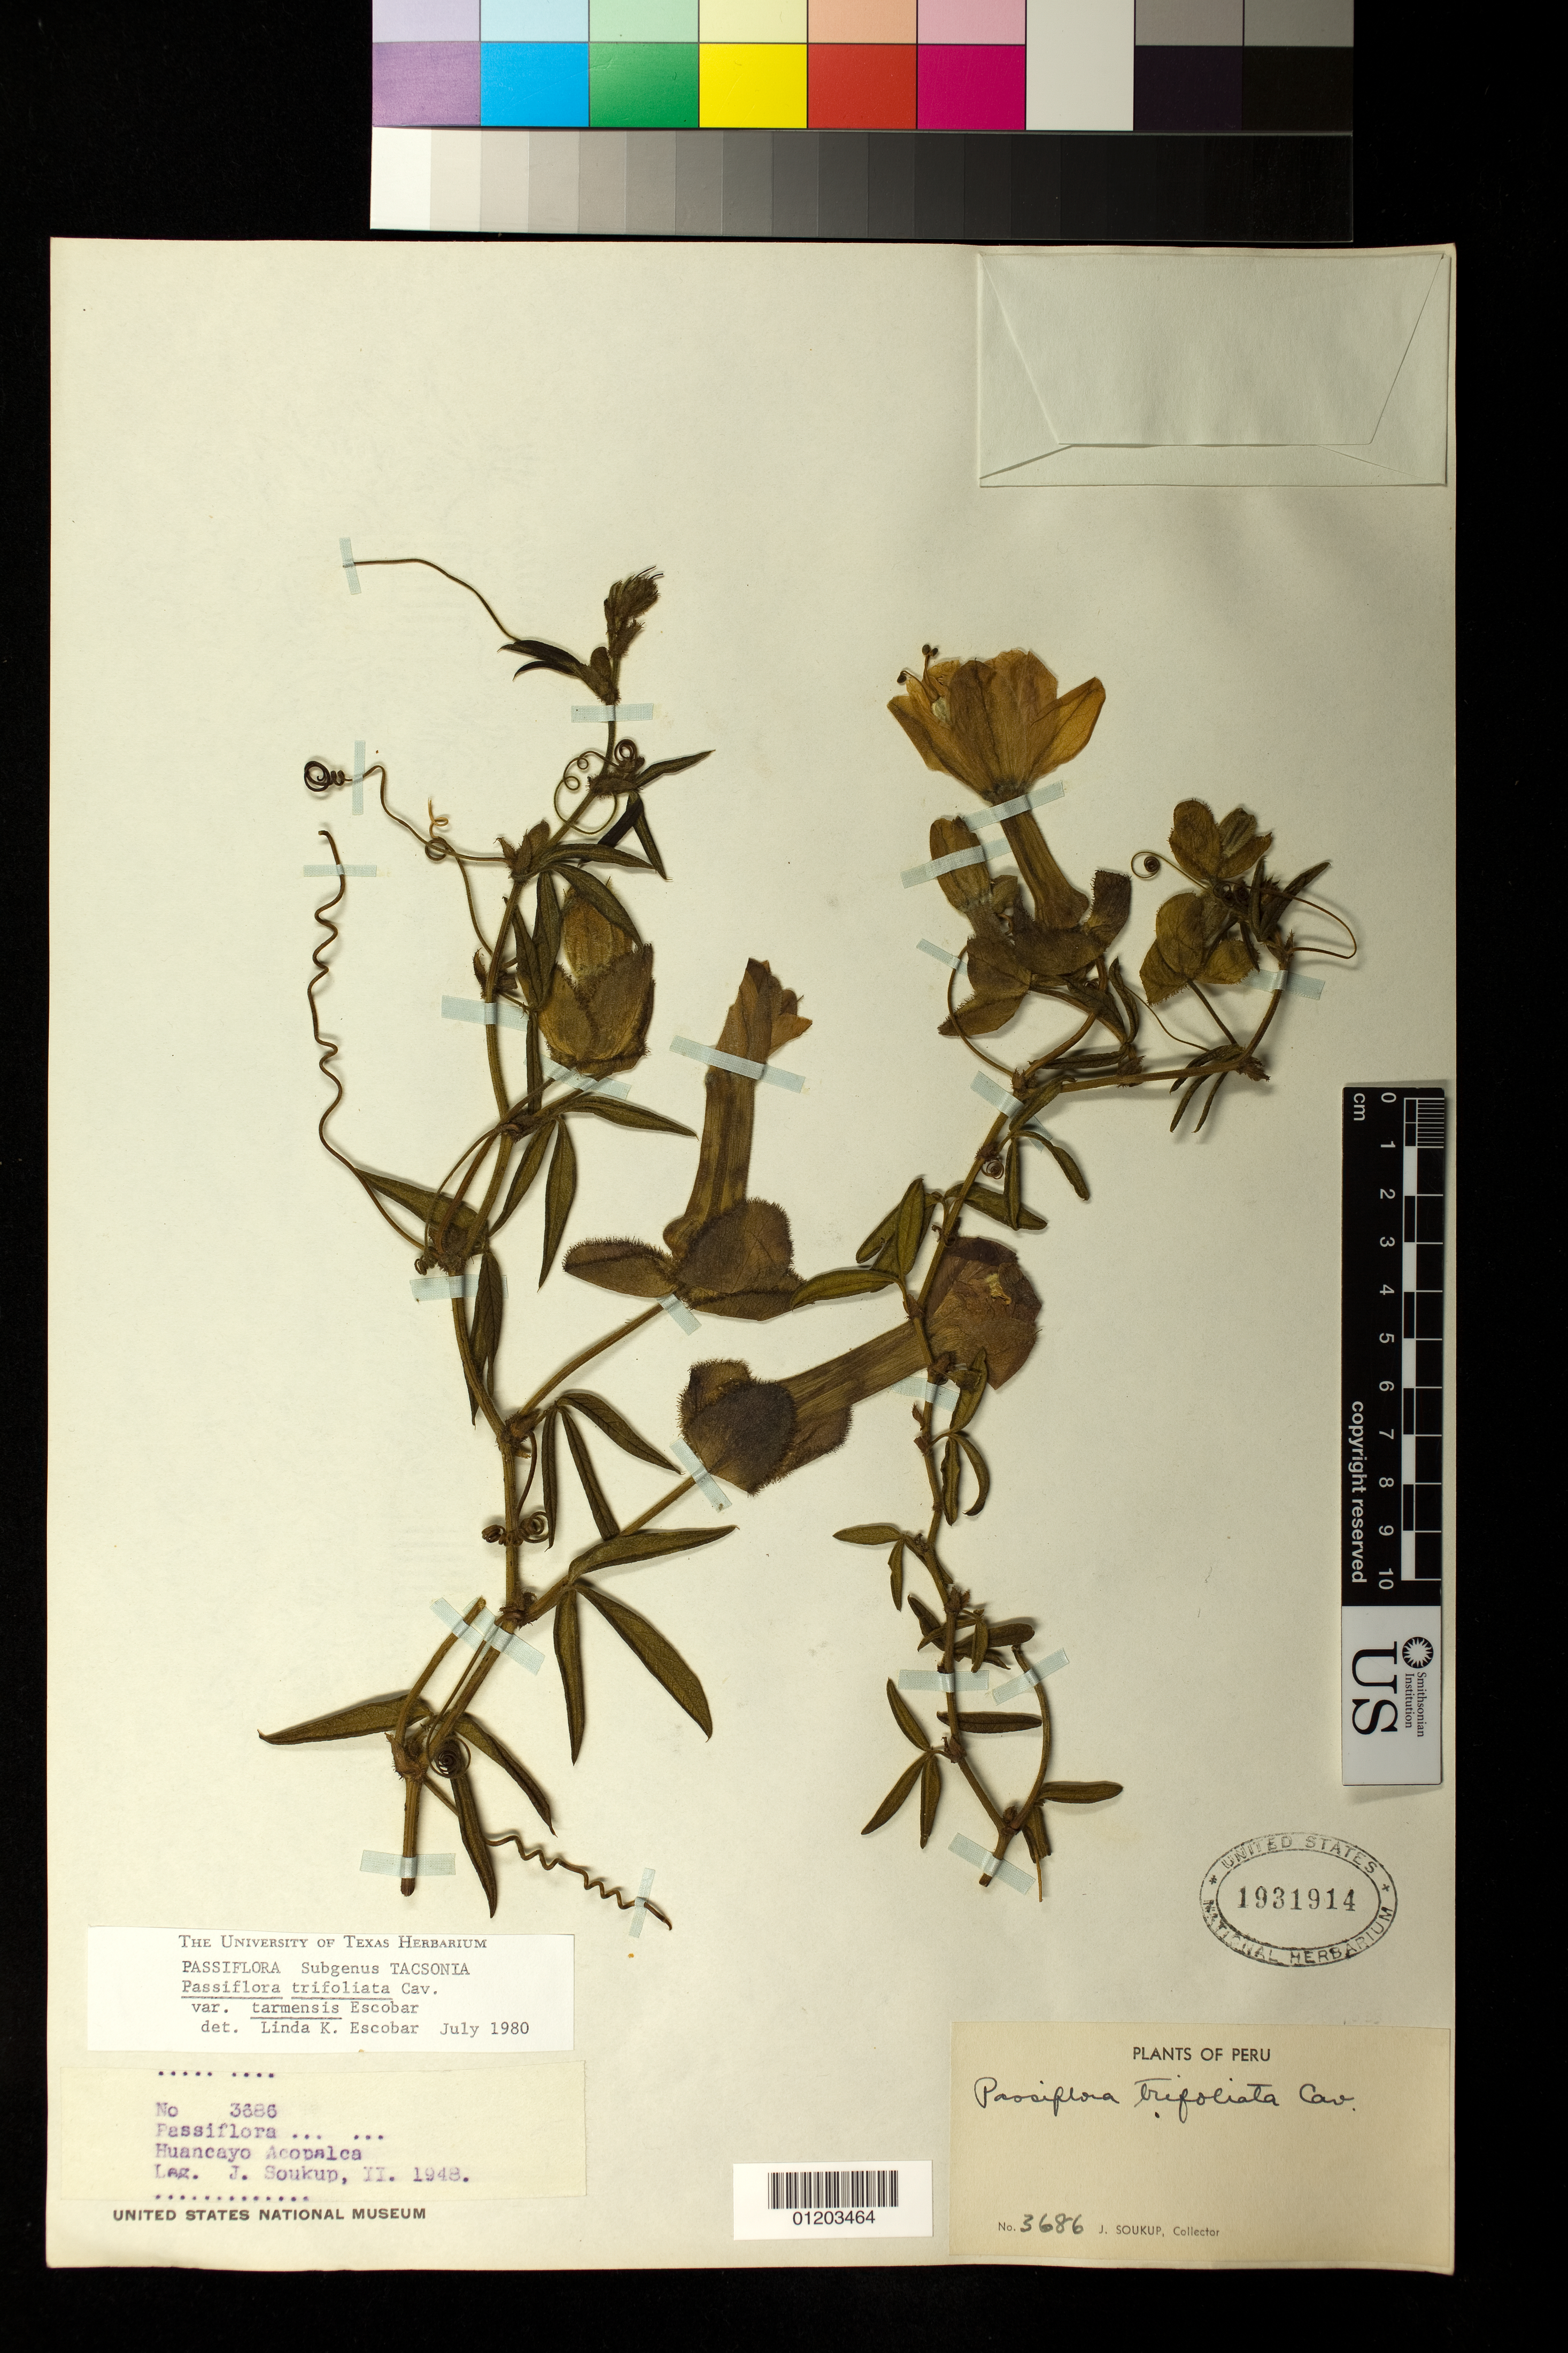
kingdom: Plantae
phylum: Tracheophyta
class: Magnoliopsida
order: Malpighiales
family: Passifloraceae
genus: Passiflora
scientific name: Passiflora trifoliata var. tarmensis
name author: L.K. Escobar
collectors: J. J. Soukup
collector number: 3686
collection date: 1948-02-01/1948-02-28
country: Peru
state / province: Junín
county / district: Huancayo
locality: Acopalca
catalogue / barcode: US 1931914